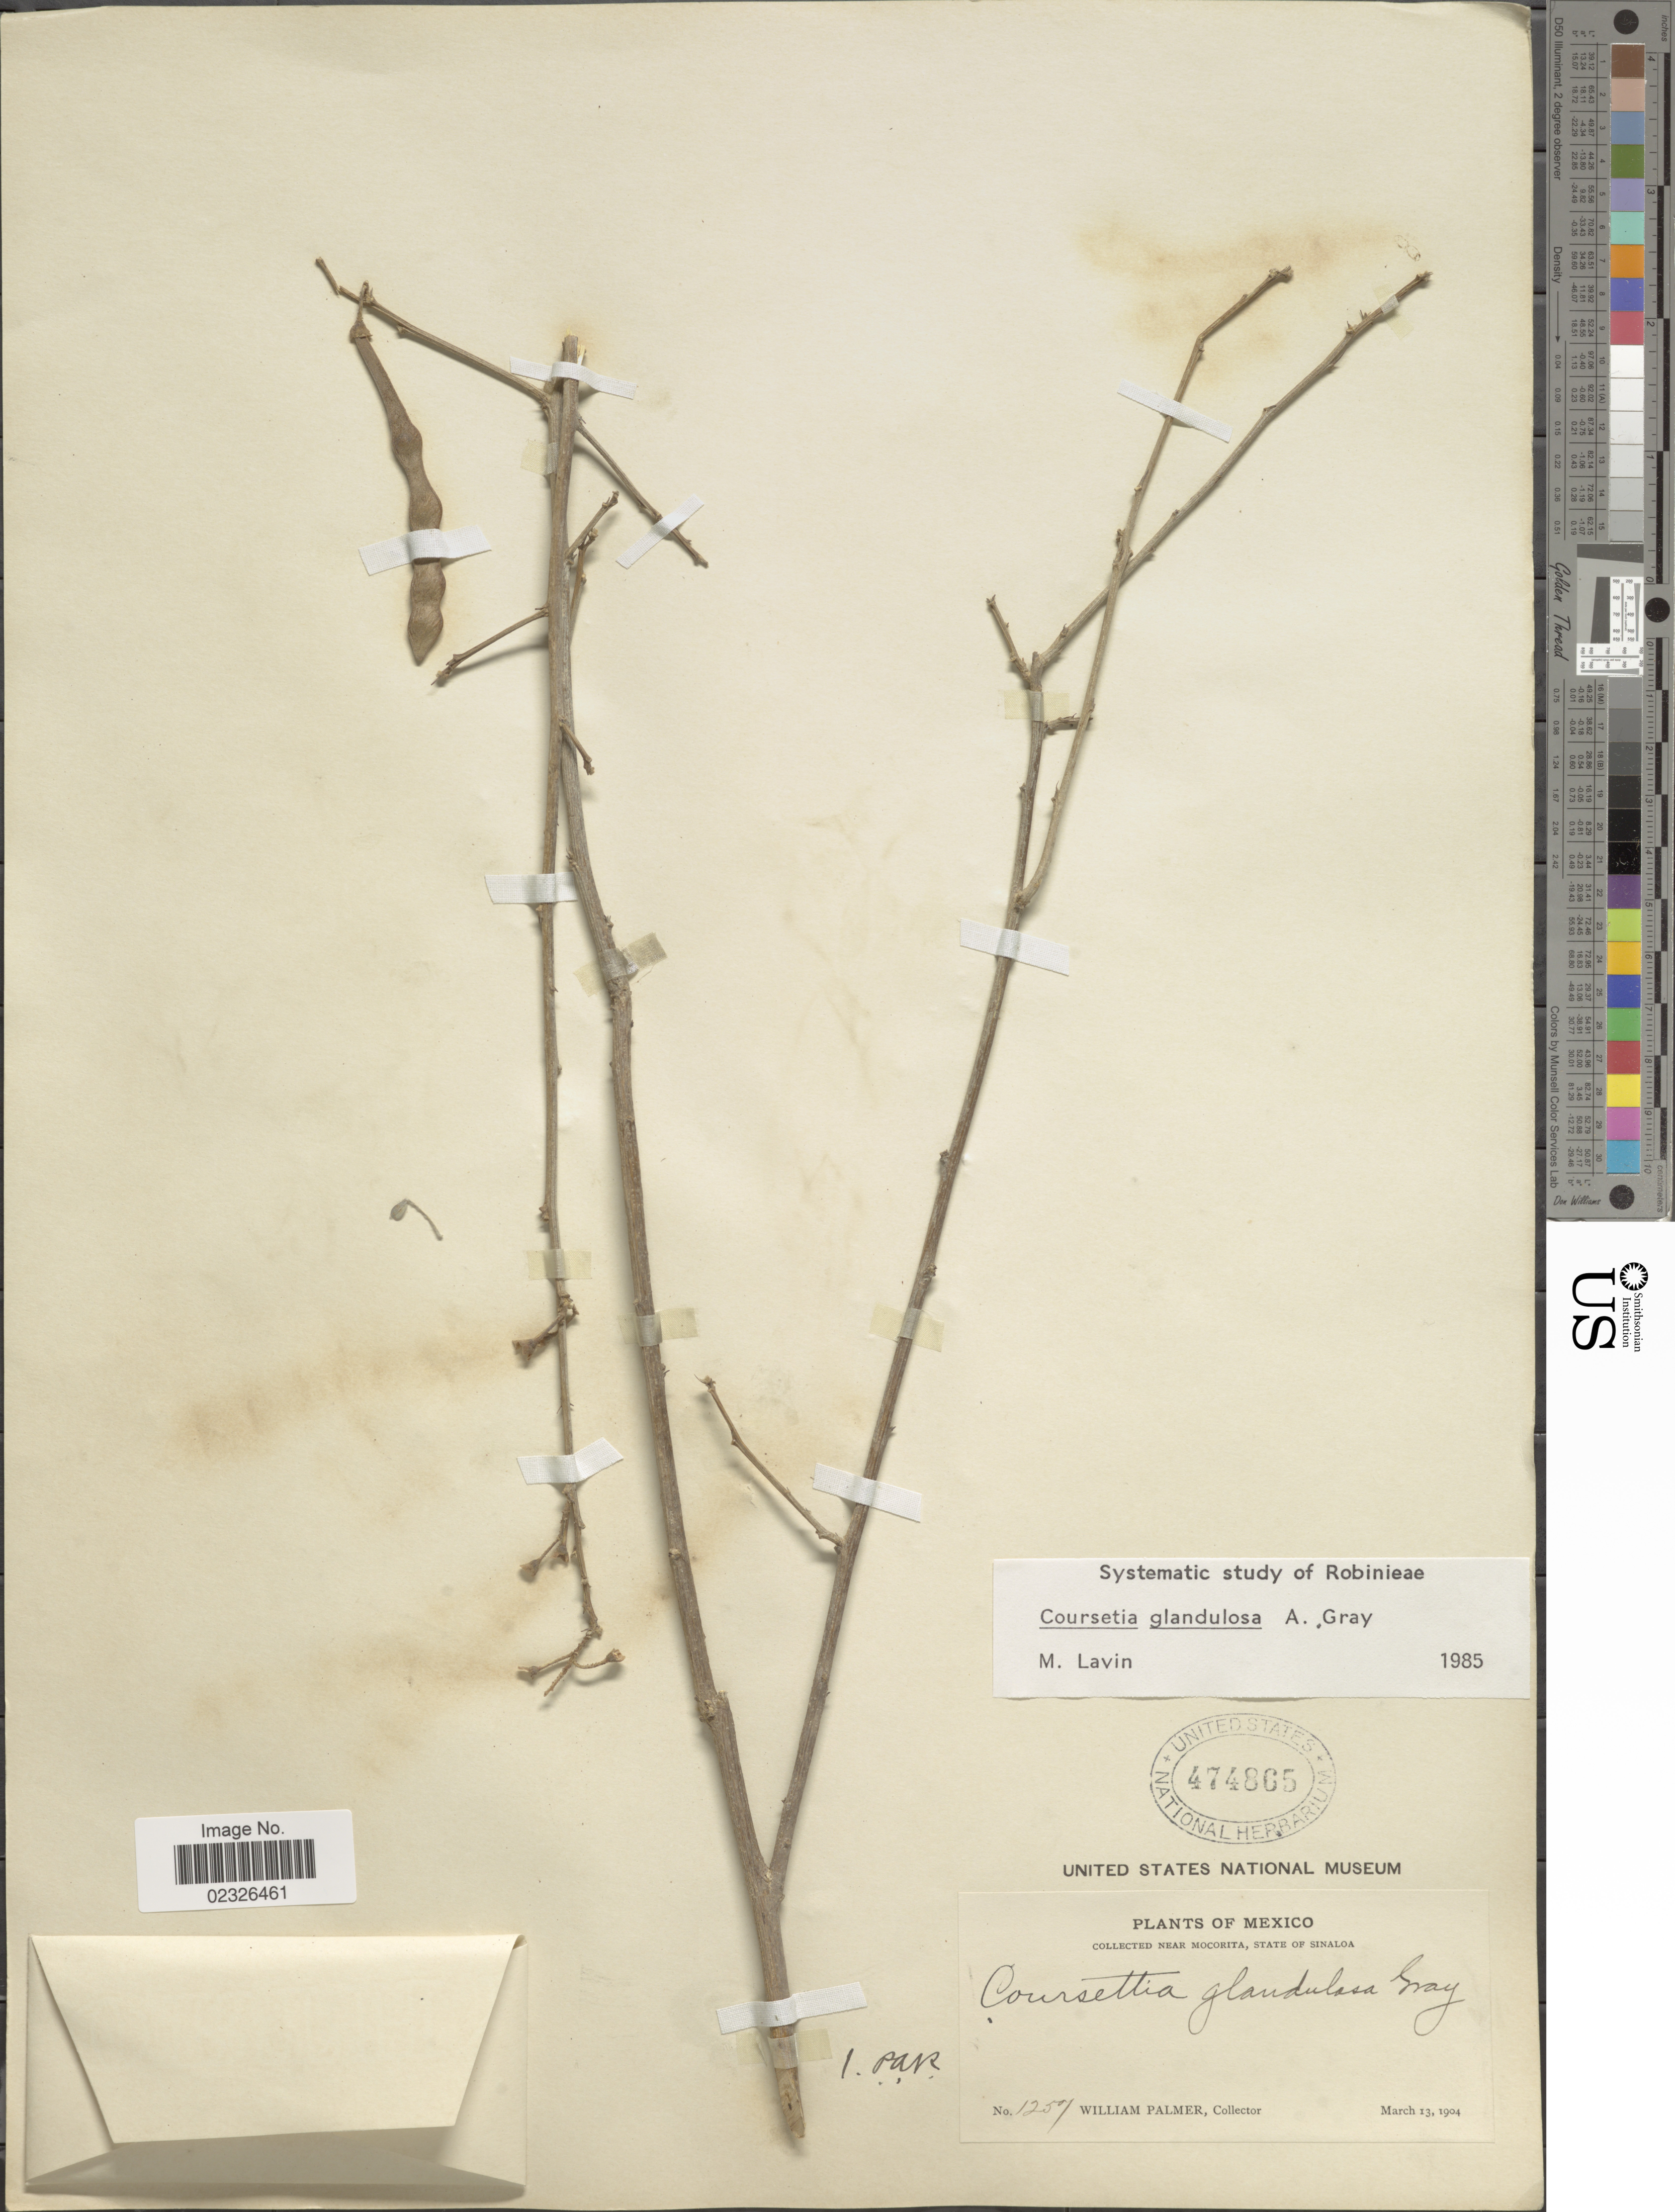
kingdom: Plantae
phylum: Tracheophyta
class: Magnoliopsida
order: Fabales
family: Fabaceae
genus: Coursetia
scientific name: Coursetia glandulosa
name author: A. Gray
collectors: W. Palmer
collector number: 1257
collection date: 1904-03-13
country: Mexico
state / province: Sinaloa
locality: Near Mocorita, Sinaloa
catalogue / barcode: US 474865